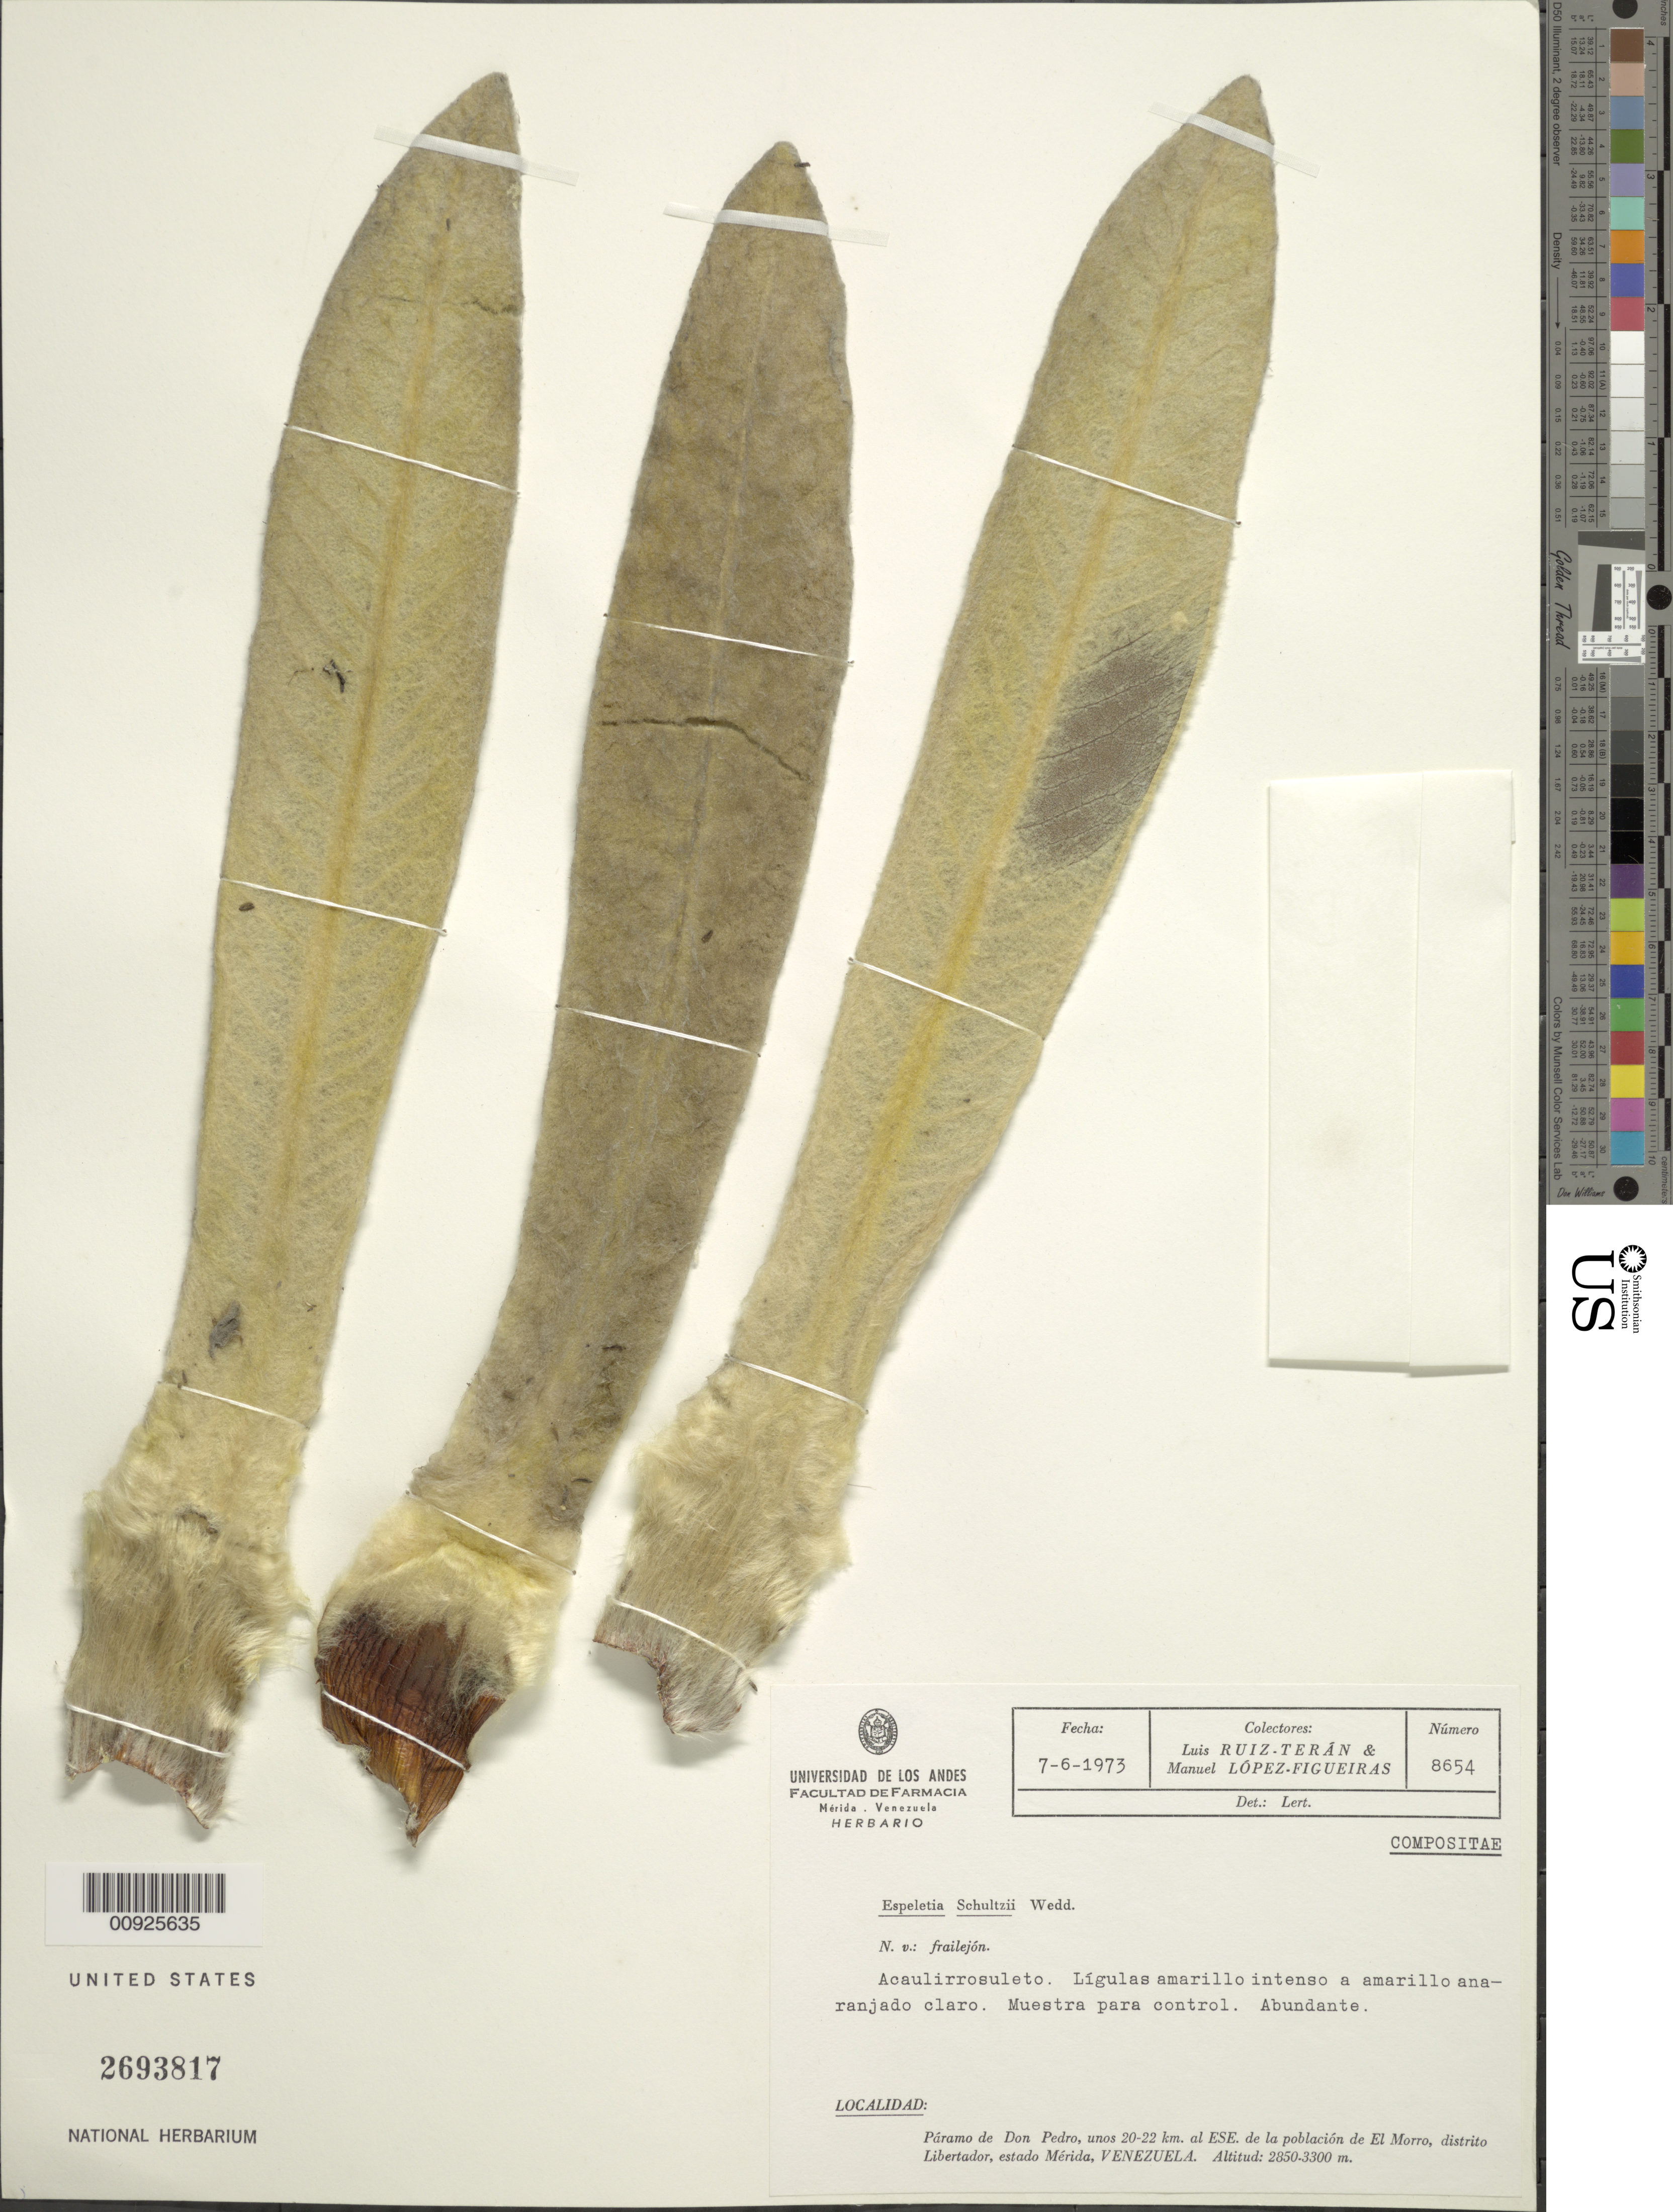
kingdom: Plantae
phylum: Tracheophyta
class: Magnoliopsida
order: Asterales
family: Asteraceae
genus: Espeletia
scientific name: Espeletia schultzii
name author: Wedd.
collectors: L. E. Ruíz-Terán & M. López Figueiras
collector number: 8654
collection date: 1973-06-07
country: Venezuela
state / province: Mérida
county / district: Libertador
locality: Páramo de Don Pedro. Páramo de Don Pedro, unos 20-22 km al ESE de la población de El Morro.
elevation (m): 2850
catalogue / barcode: US 2693817